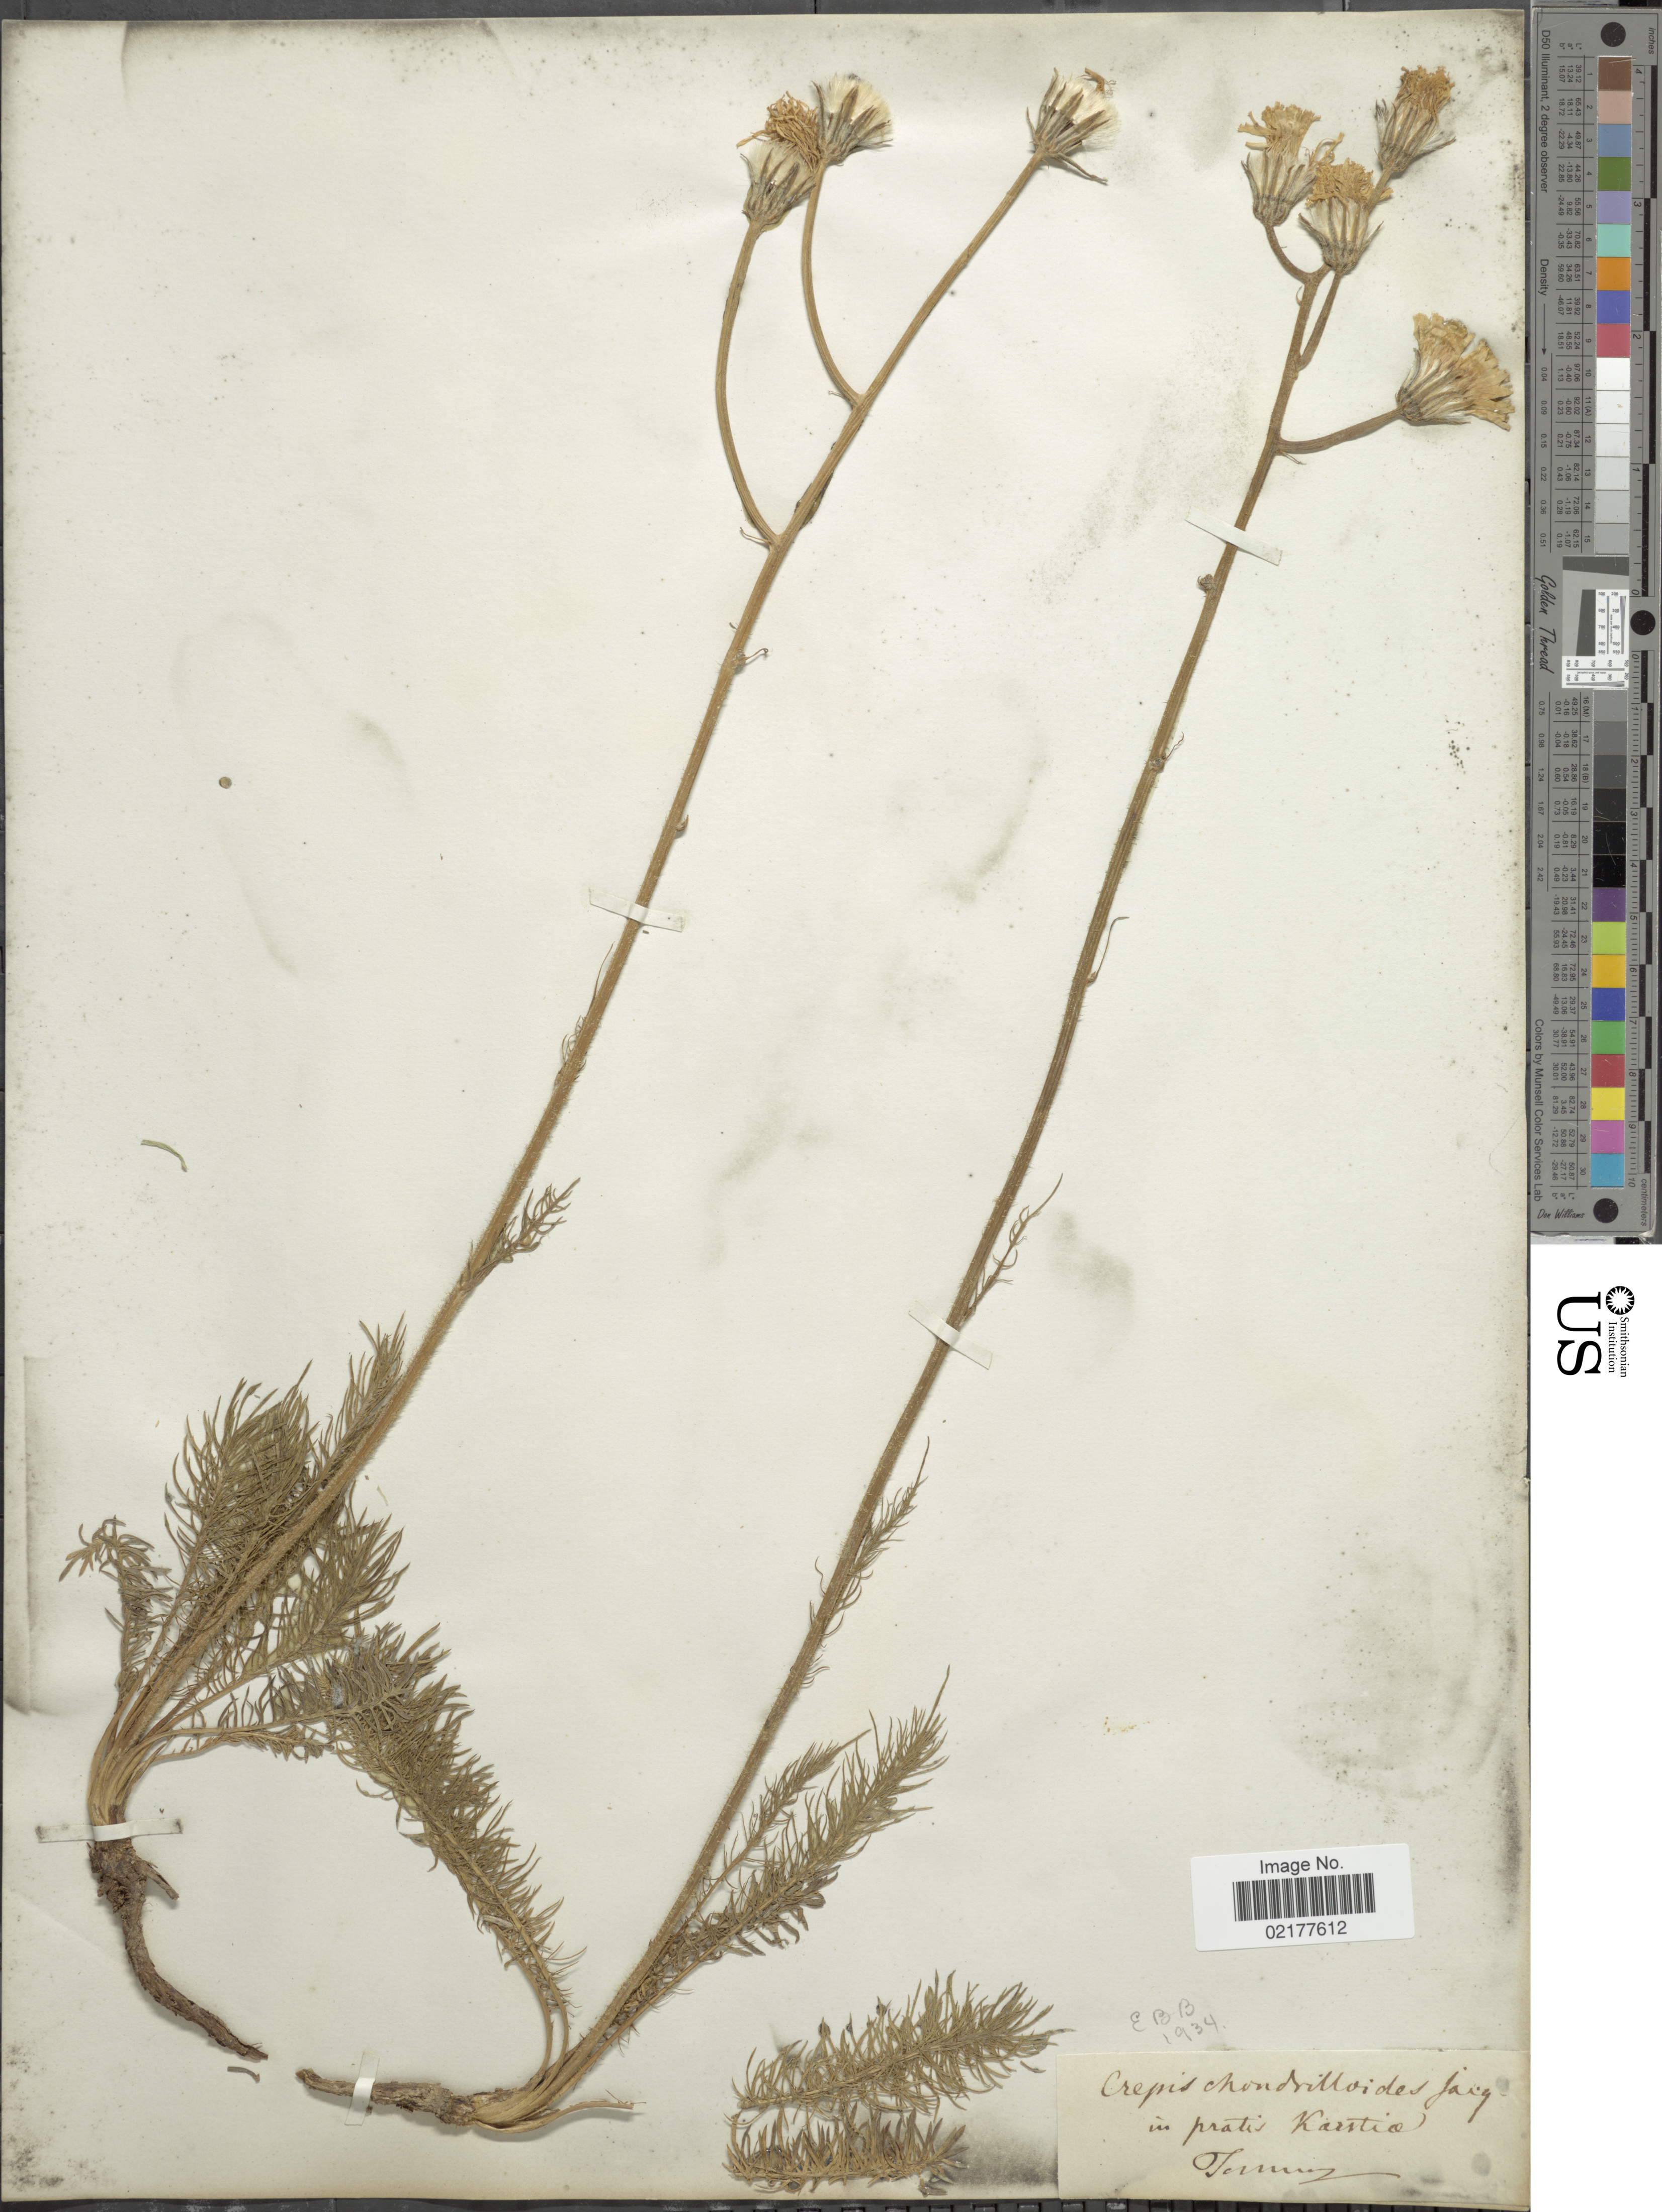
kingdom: Plantae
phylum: Tracheophyta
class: Magnoliopsida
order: Asterales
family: Asteraceae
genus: Crepis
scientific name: Crepis chondrilloides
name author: Jacq.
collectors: Tomur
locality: Karstice [interpreted]